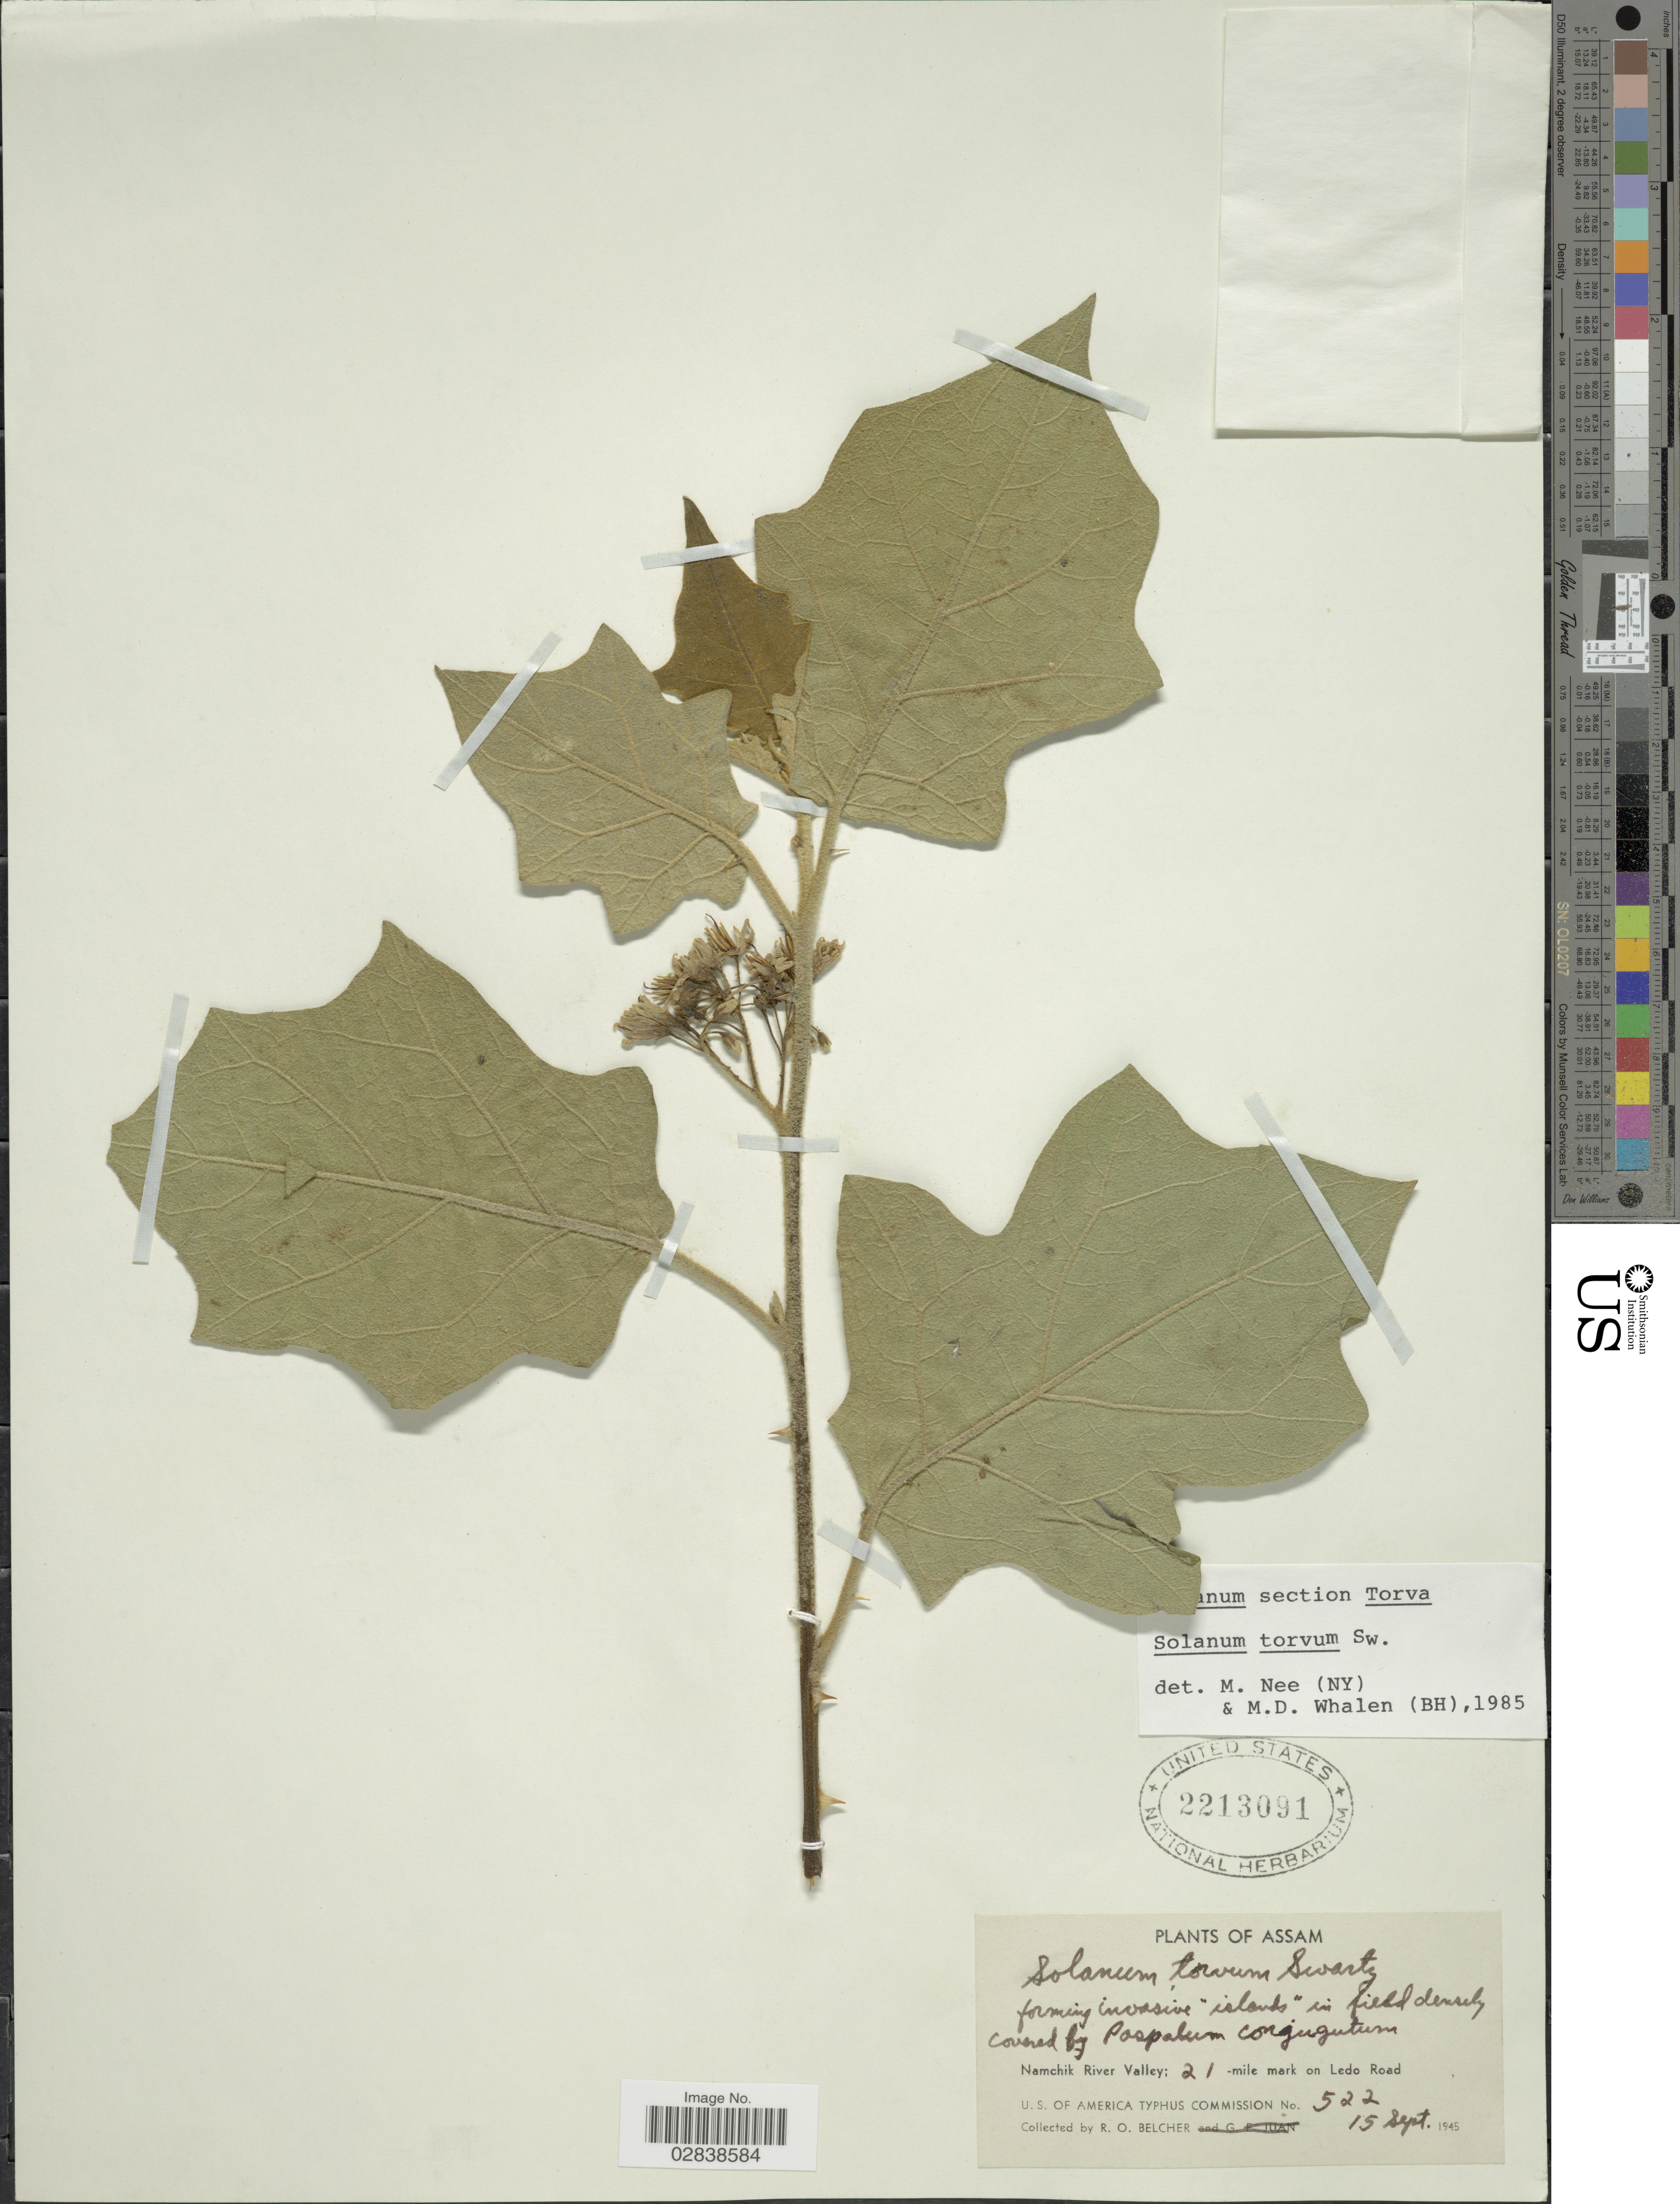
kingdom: Plantae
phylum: Tracheophyta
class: Magnoliopsida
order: Solanales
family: Solanaceae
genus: Solanum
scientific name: Solanum torvum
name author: Sw.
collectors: R. Belcher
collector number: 522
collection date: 1945-09-15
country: India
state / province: Assam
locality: Assam, Namchik River Valley; 21 -mile mark on Ledo Road.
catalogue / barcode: US 2213091